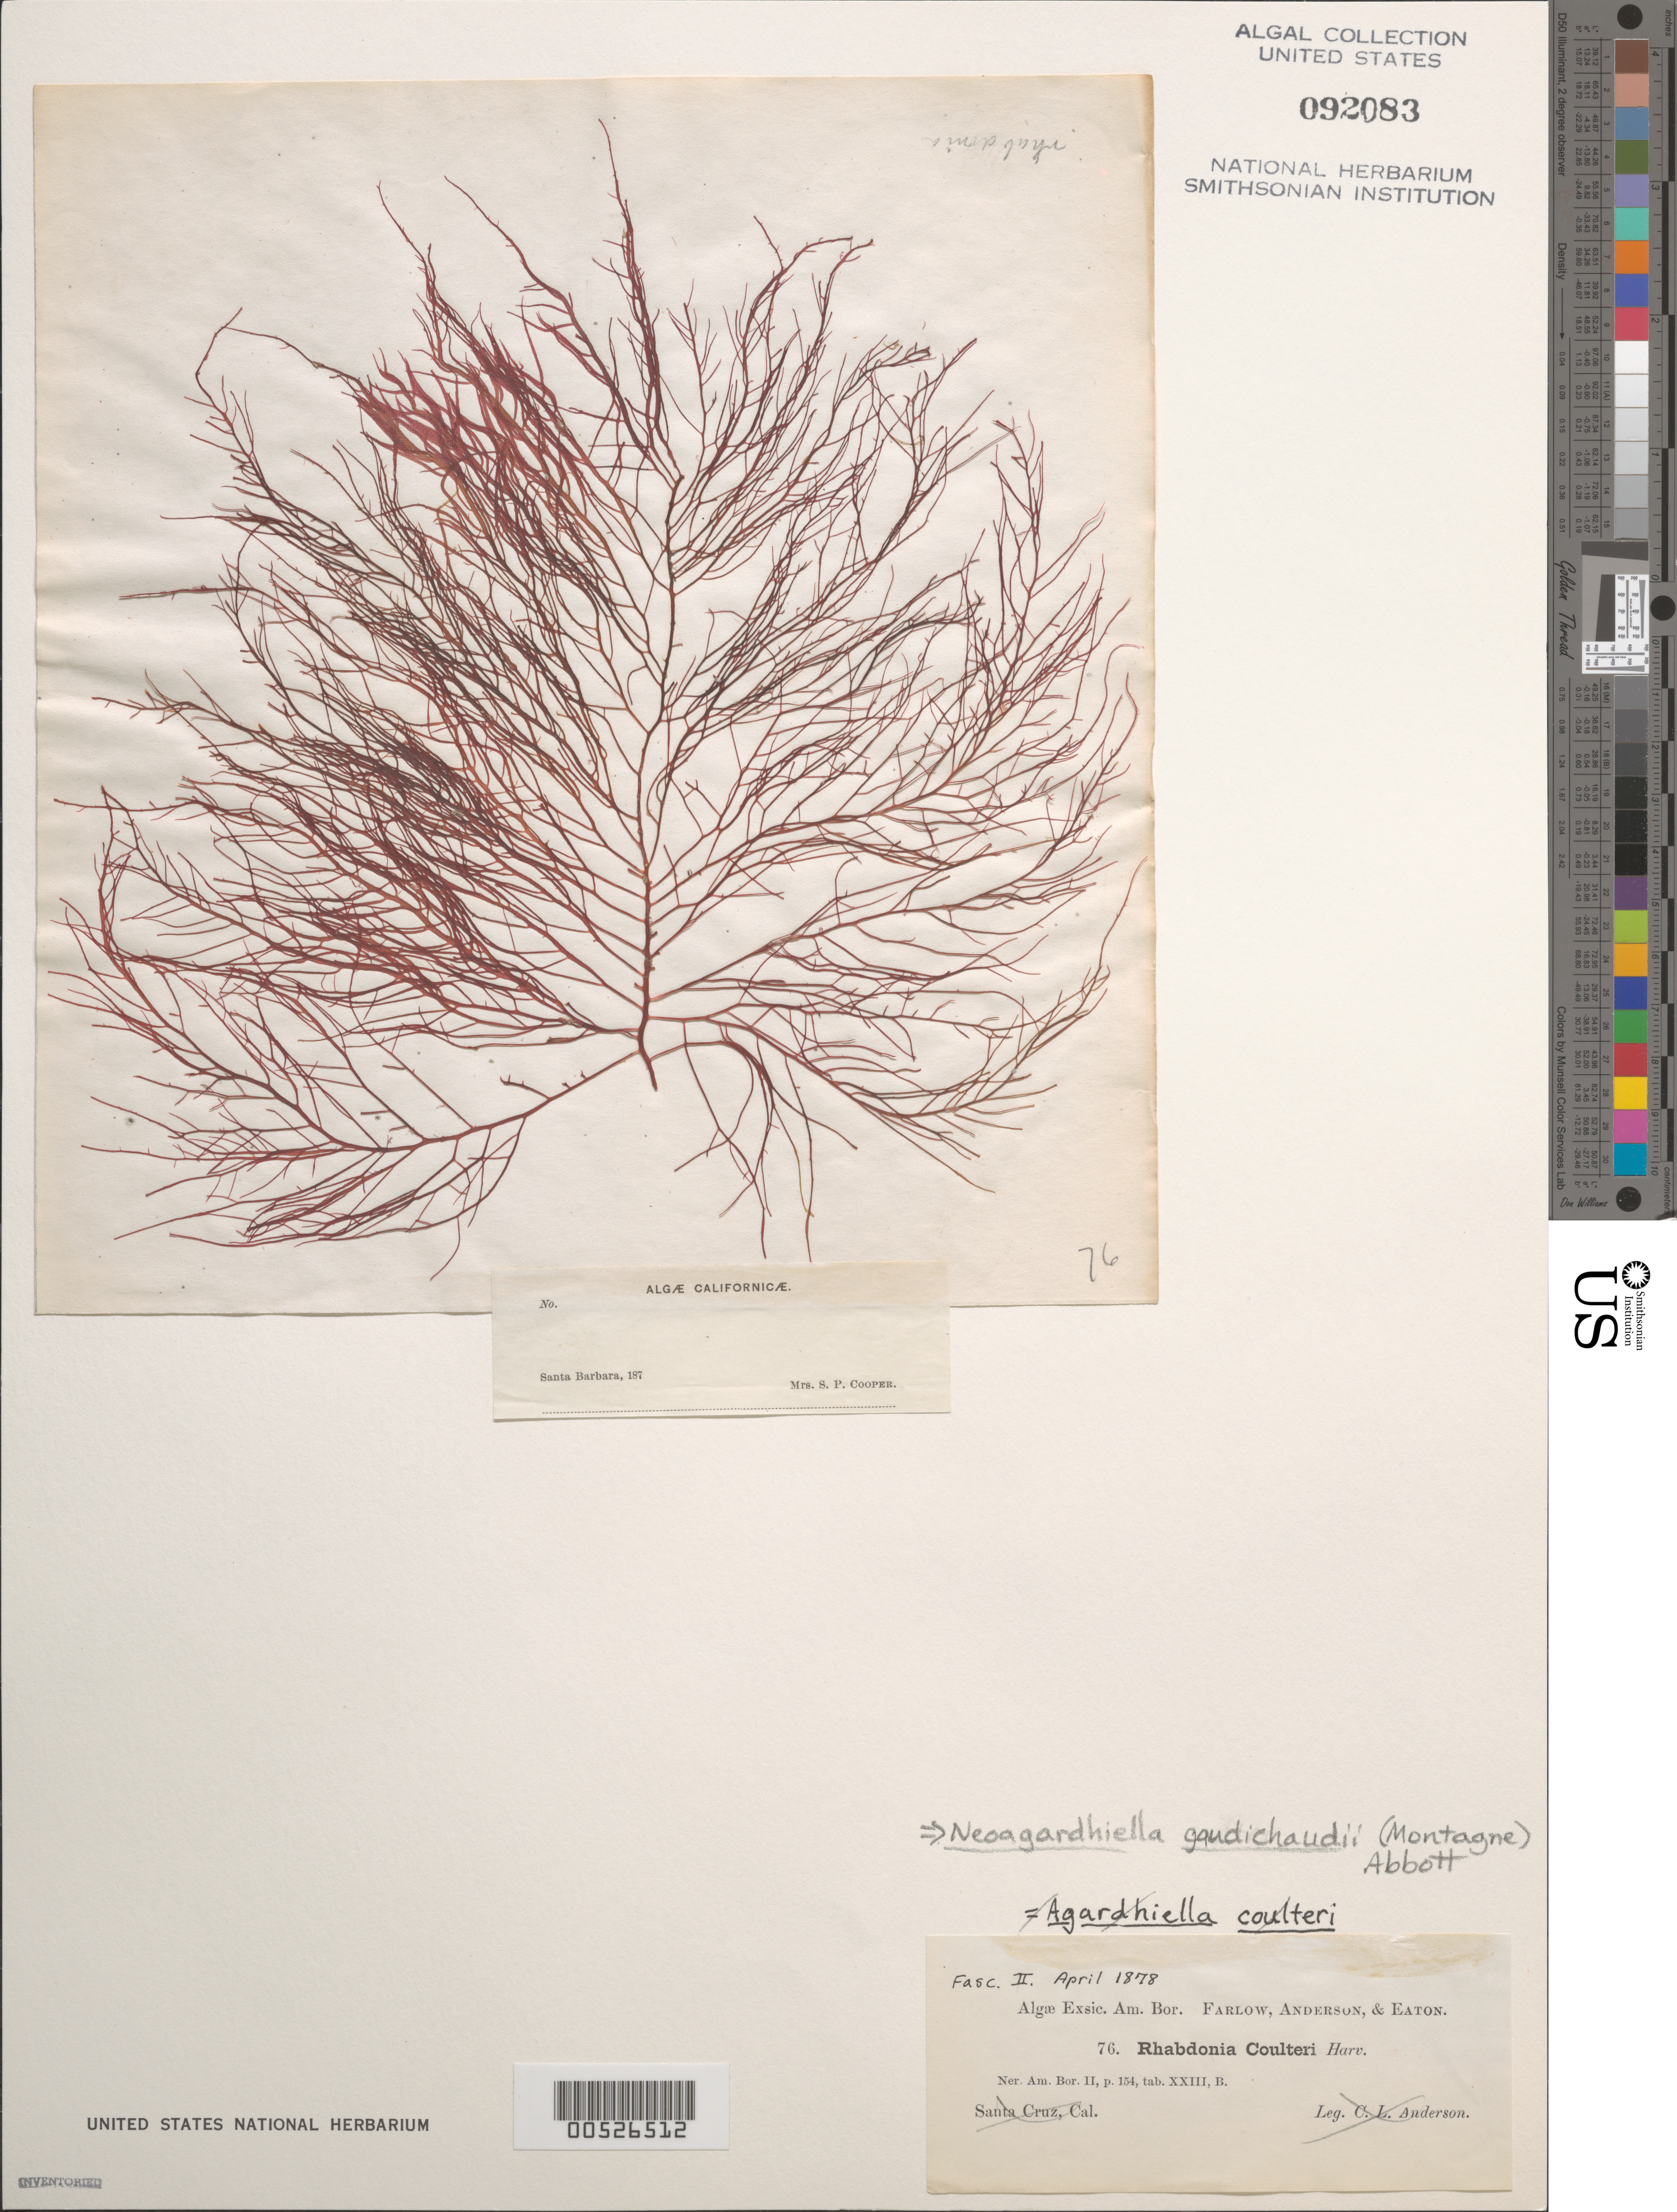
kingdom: Plantae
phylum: Rhodophyta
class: Florideophyceae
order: Gigartinales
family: Solieriaceae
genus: Sarcodiotheca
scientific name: Sarcodiotheca gaudichaudii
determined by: Algae name updating Project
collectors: S. Cooper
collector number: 76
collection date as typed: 187-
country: United States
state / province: California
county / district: Santa Barbara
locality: Santa Barbara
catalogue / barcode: US 92083